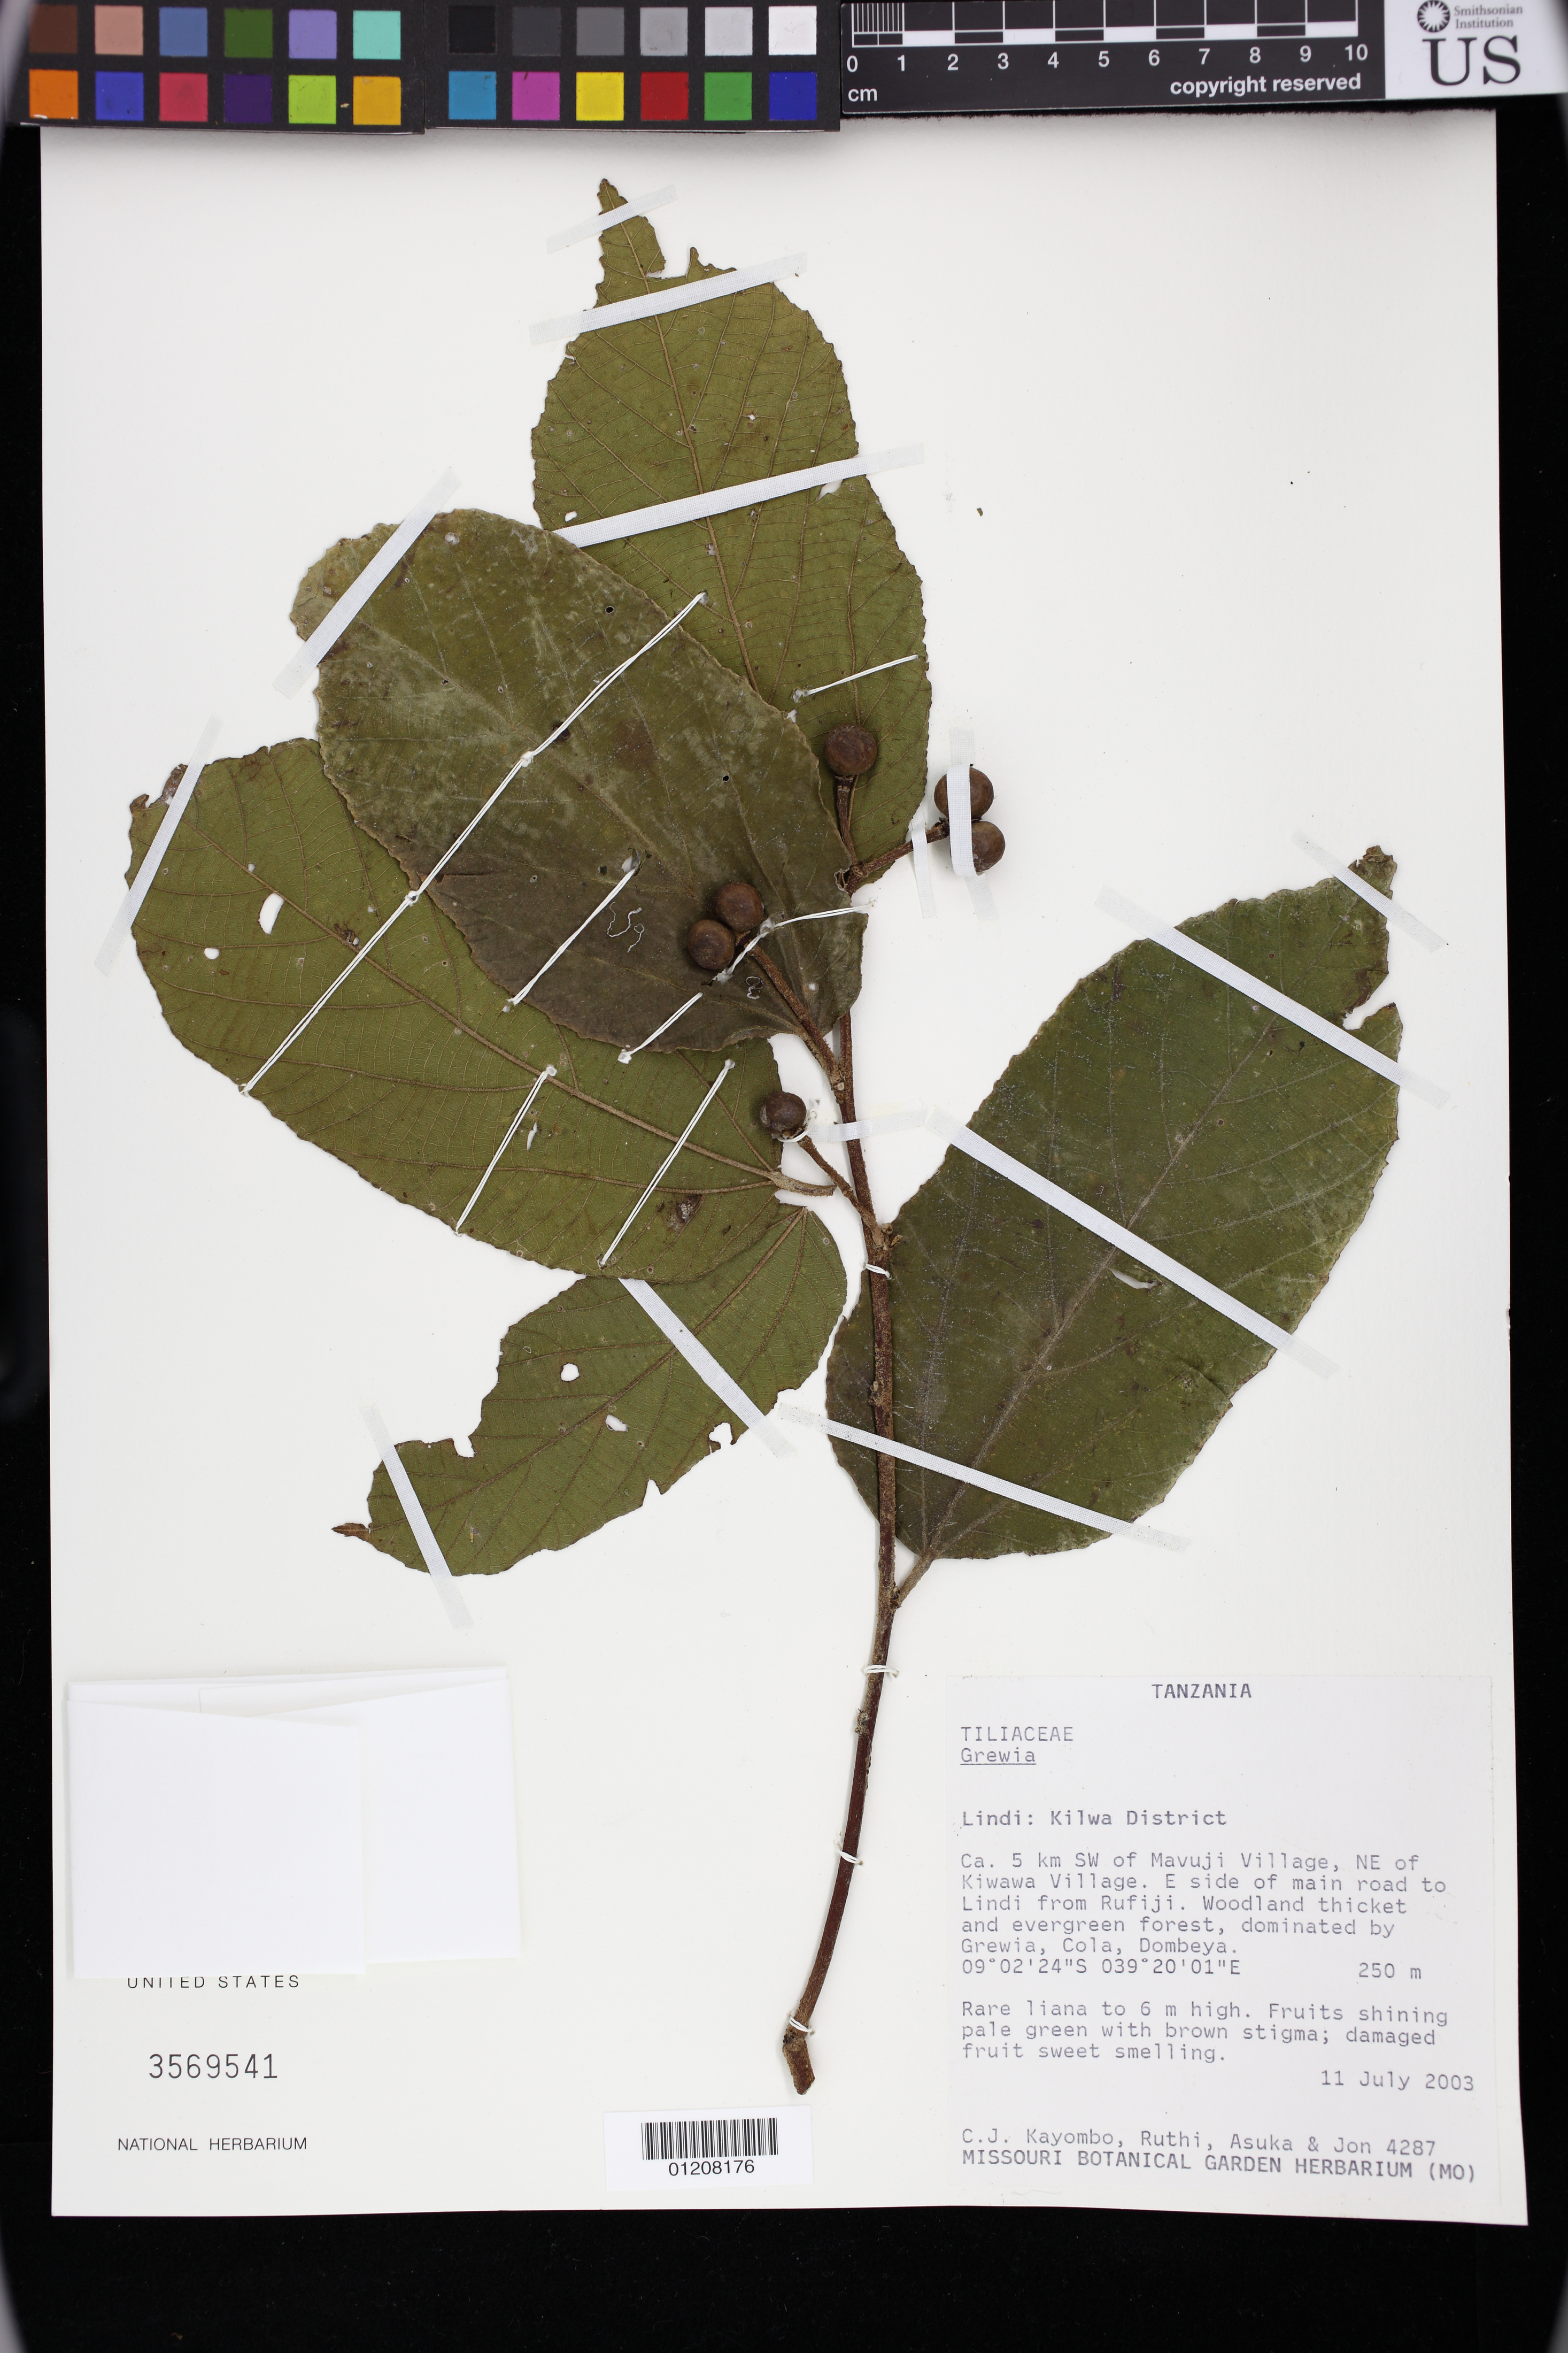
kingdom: Plantae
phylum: Tracheophyta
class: Magnoliopsida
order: Malvales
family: Malvaceae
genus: Grewia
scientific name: Grewia sp.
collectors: Ruthi, S. Asuka & P. Jon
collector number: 4287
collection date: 2003-07-11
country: Tanzania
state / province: Lindi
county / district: Kilwa District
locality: Ca. 5 km SW of Mavuji Village, NE of Kiwawa Village. E side of main road to Lindi from Rufiji. Woodland thicket and evergreen forest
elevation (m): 250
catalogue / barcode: US 3569541